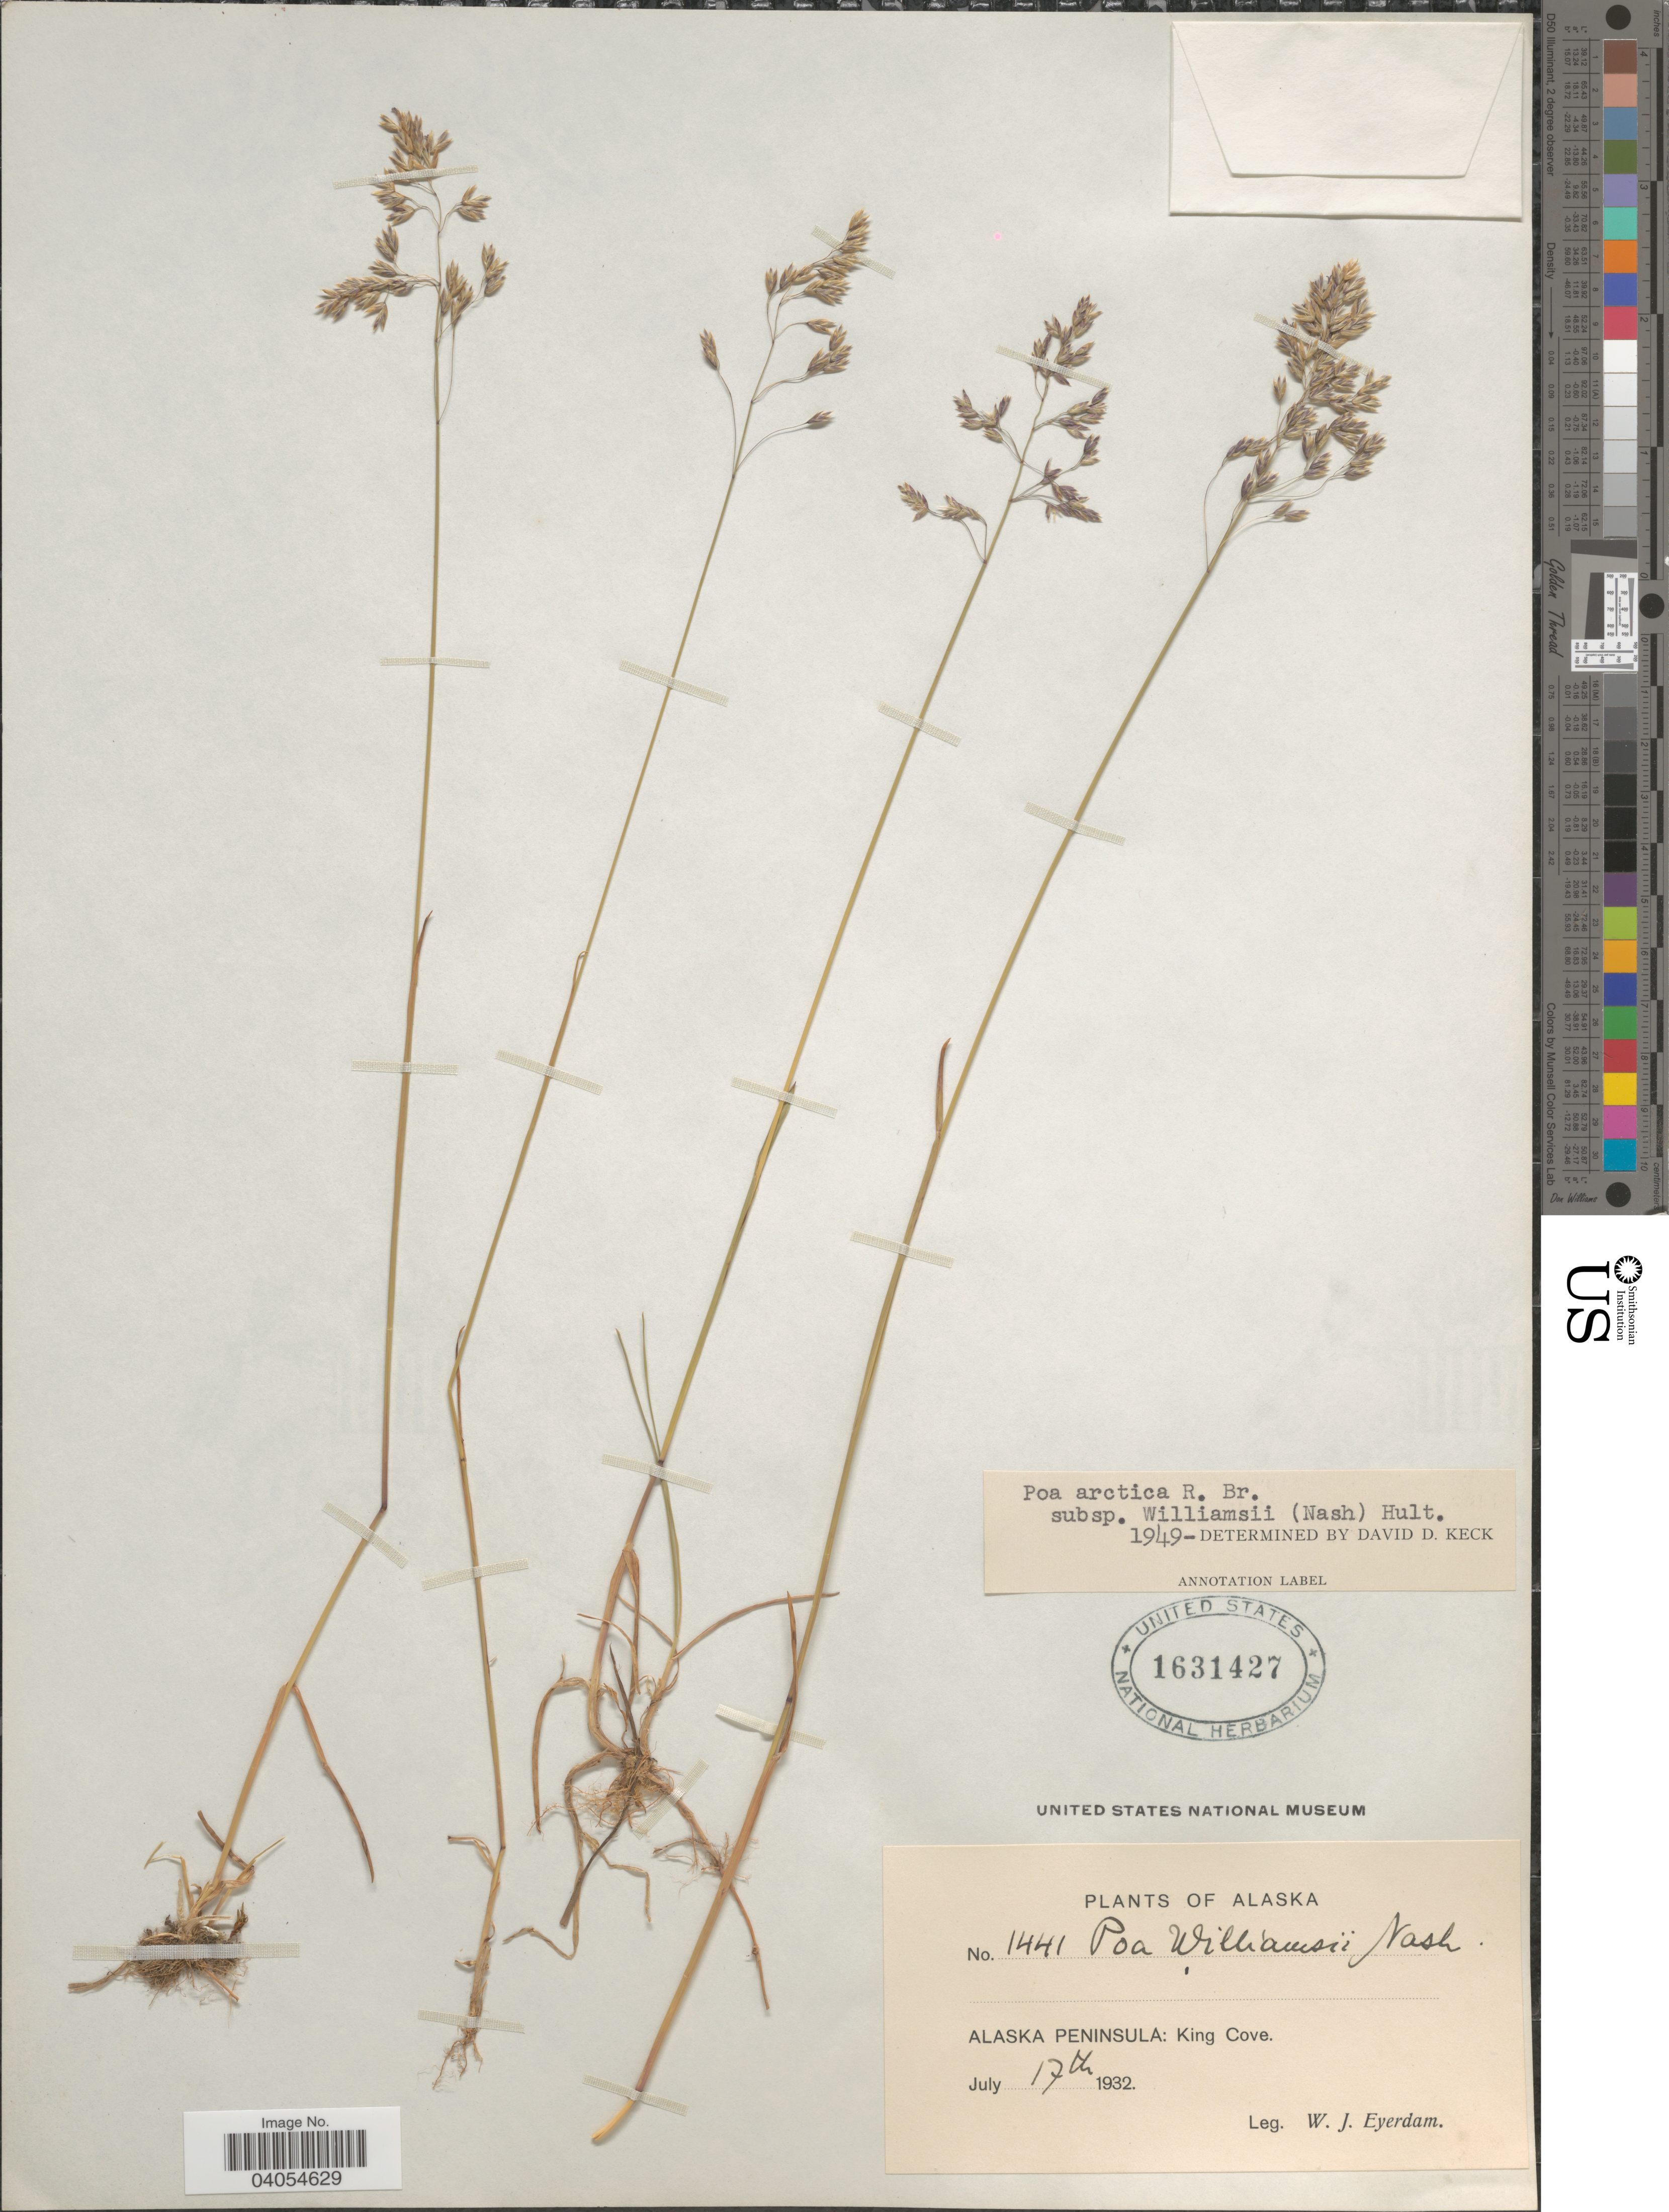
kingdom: Plantae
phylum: Tracheophyta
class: Liliopsida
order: Poales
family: Poaceae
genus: Poa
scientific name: Poa arctica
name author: R. Br.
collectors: W. J. Eyerdam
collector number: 1441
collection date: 1932-07-17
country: United States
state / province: Alaska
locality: Alaska Peninsula: King Cove.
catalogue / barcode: US 1631427